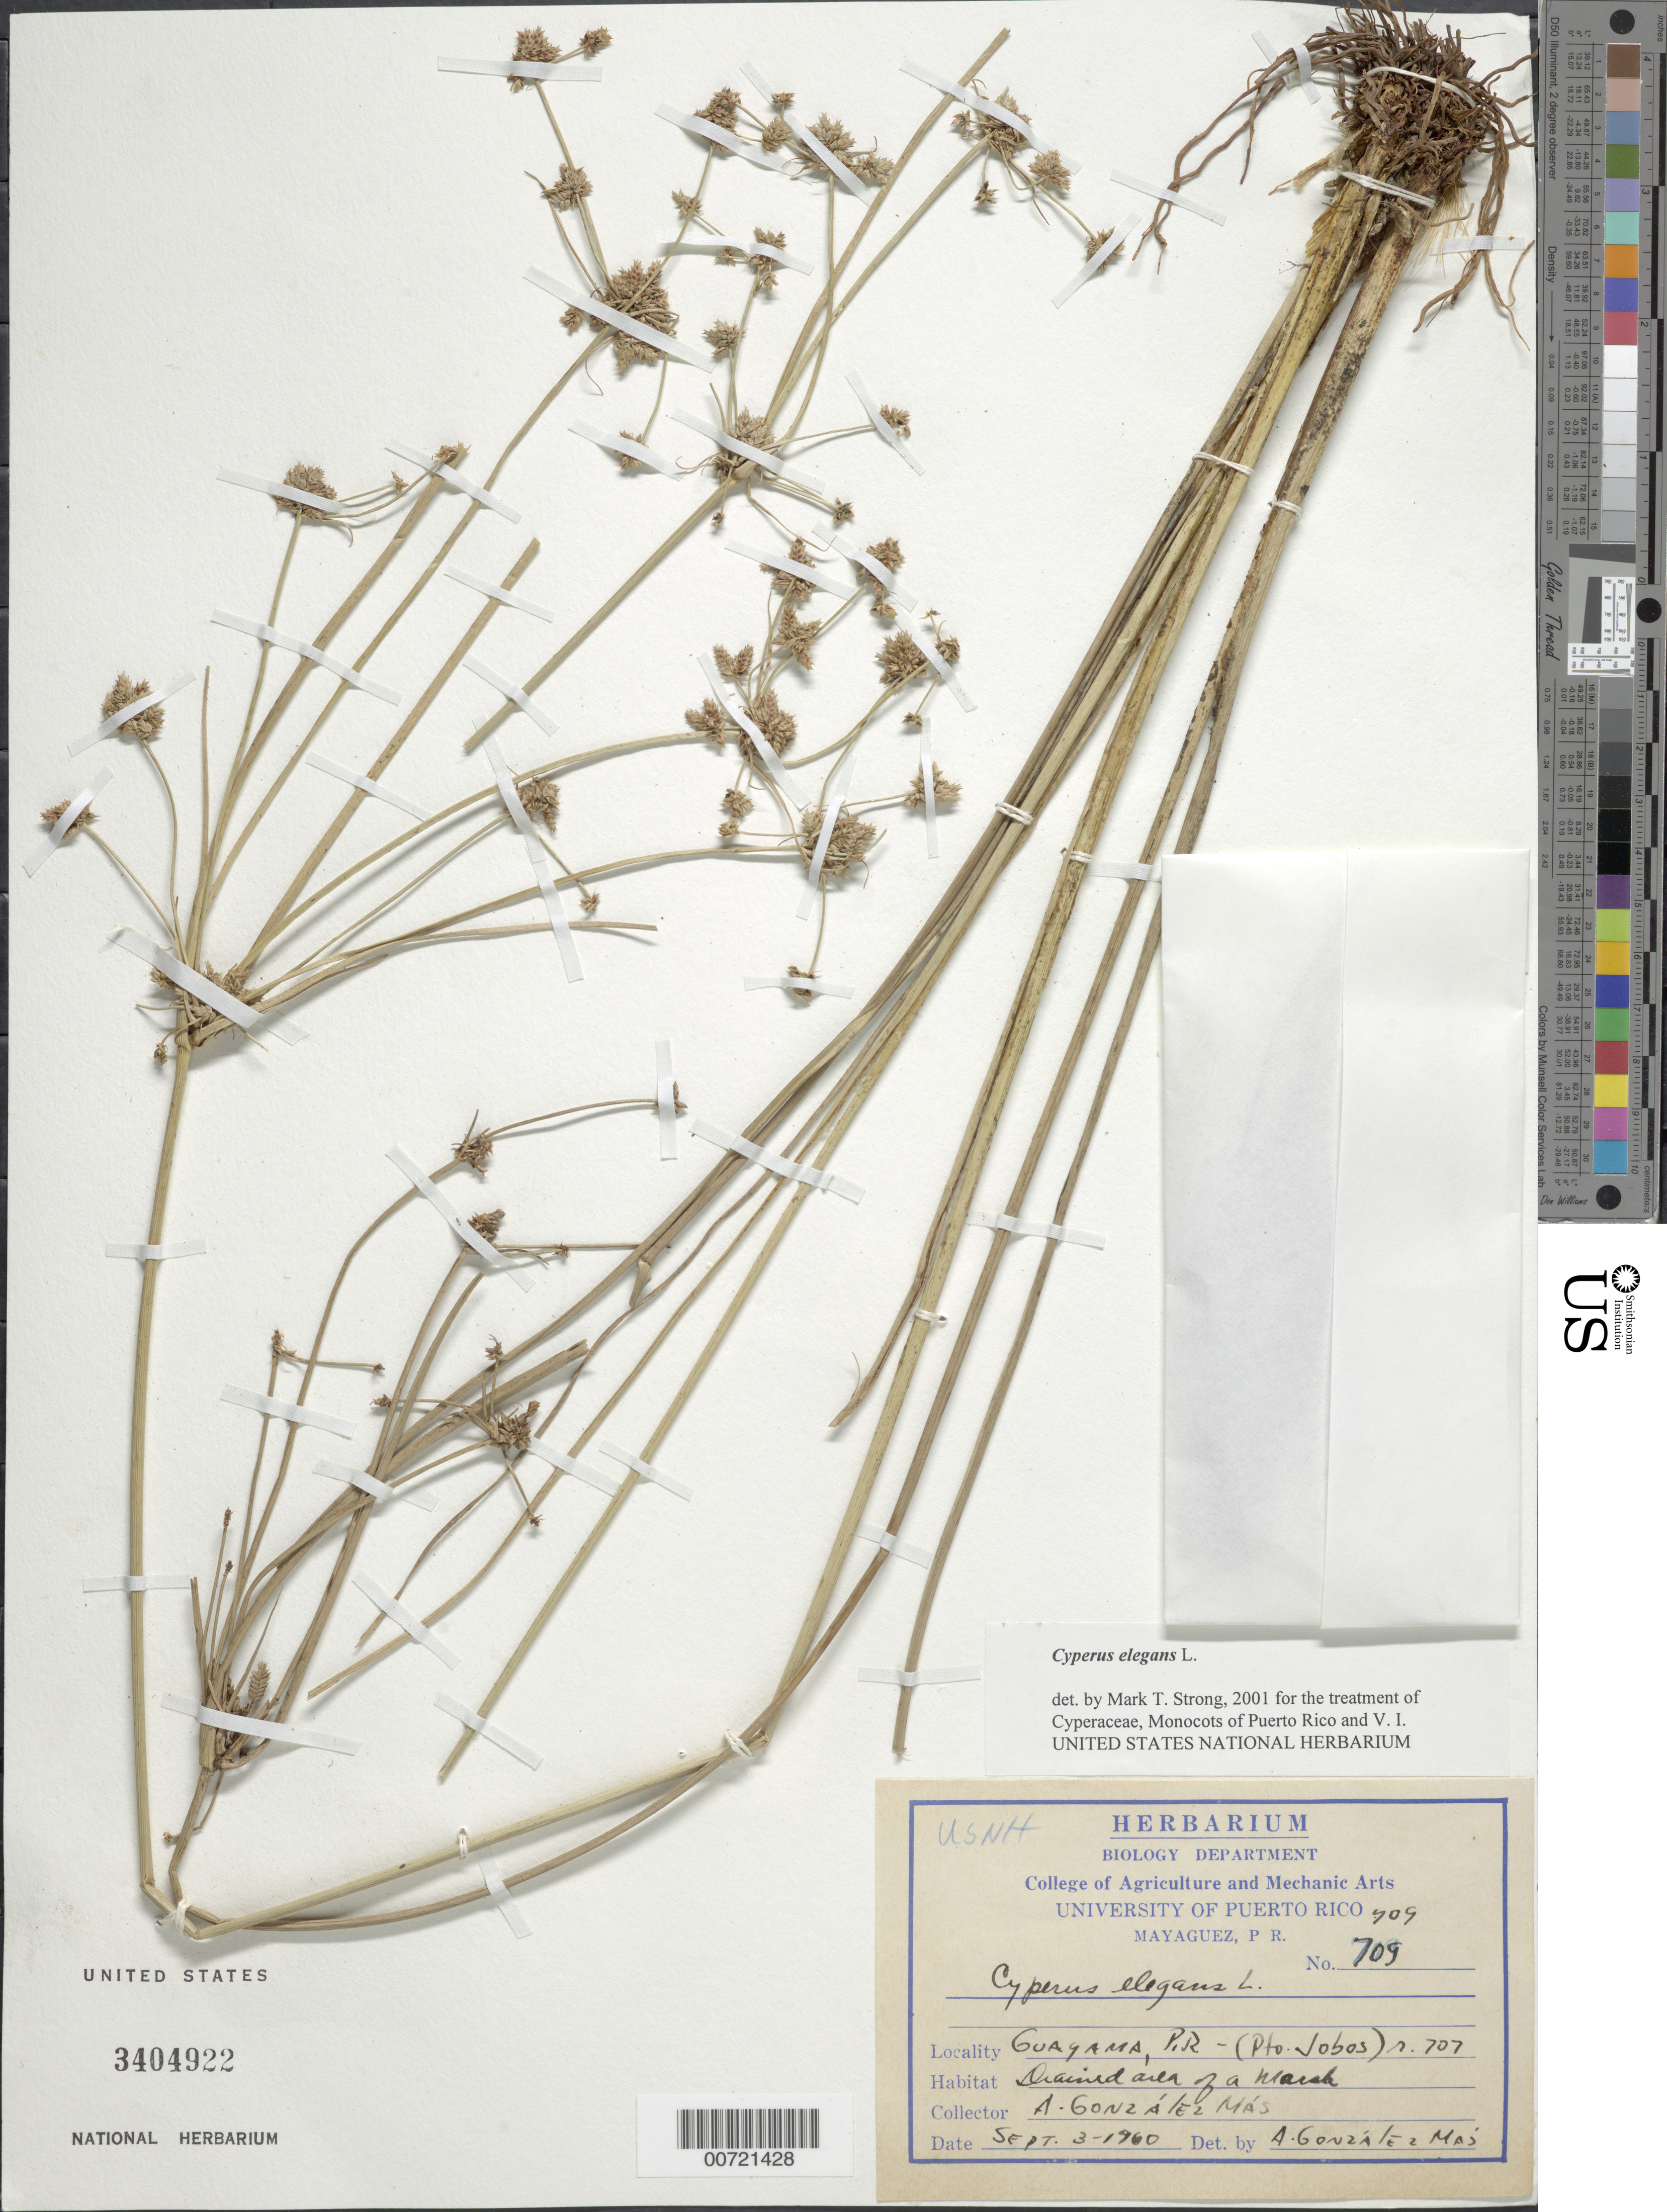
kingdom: Plantae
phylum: Tracheophyta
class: Liliopsida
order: Poales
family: Cyperaceae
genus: Cyperus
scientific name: Cyperus elegans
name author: L.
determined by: Strong, M. T., (US), Smithsonian Institution - National Museum of Natural History (UNITED STATES)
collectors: A. González Más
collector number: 709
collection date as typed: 03 Sep 1960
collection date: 1960-09-03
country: Puerto Rico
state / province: Guayama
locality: Guayama: Puerto Jobos, Rt. 707.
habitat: Drained area of marsh.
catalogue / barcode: US 3404922